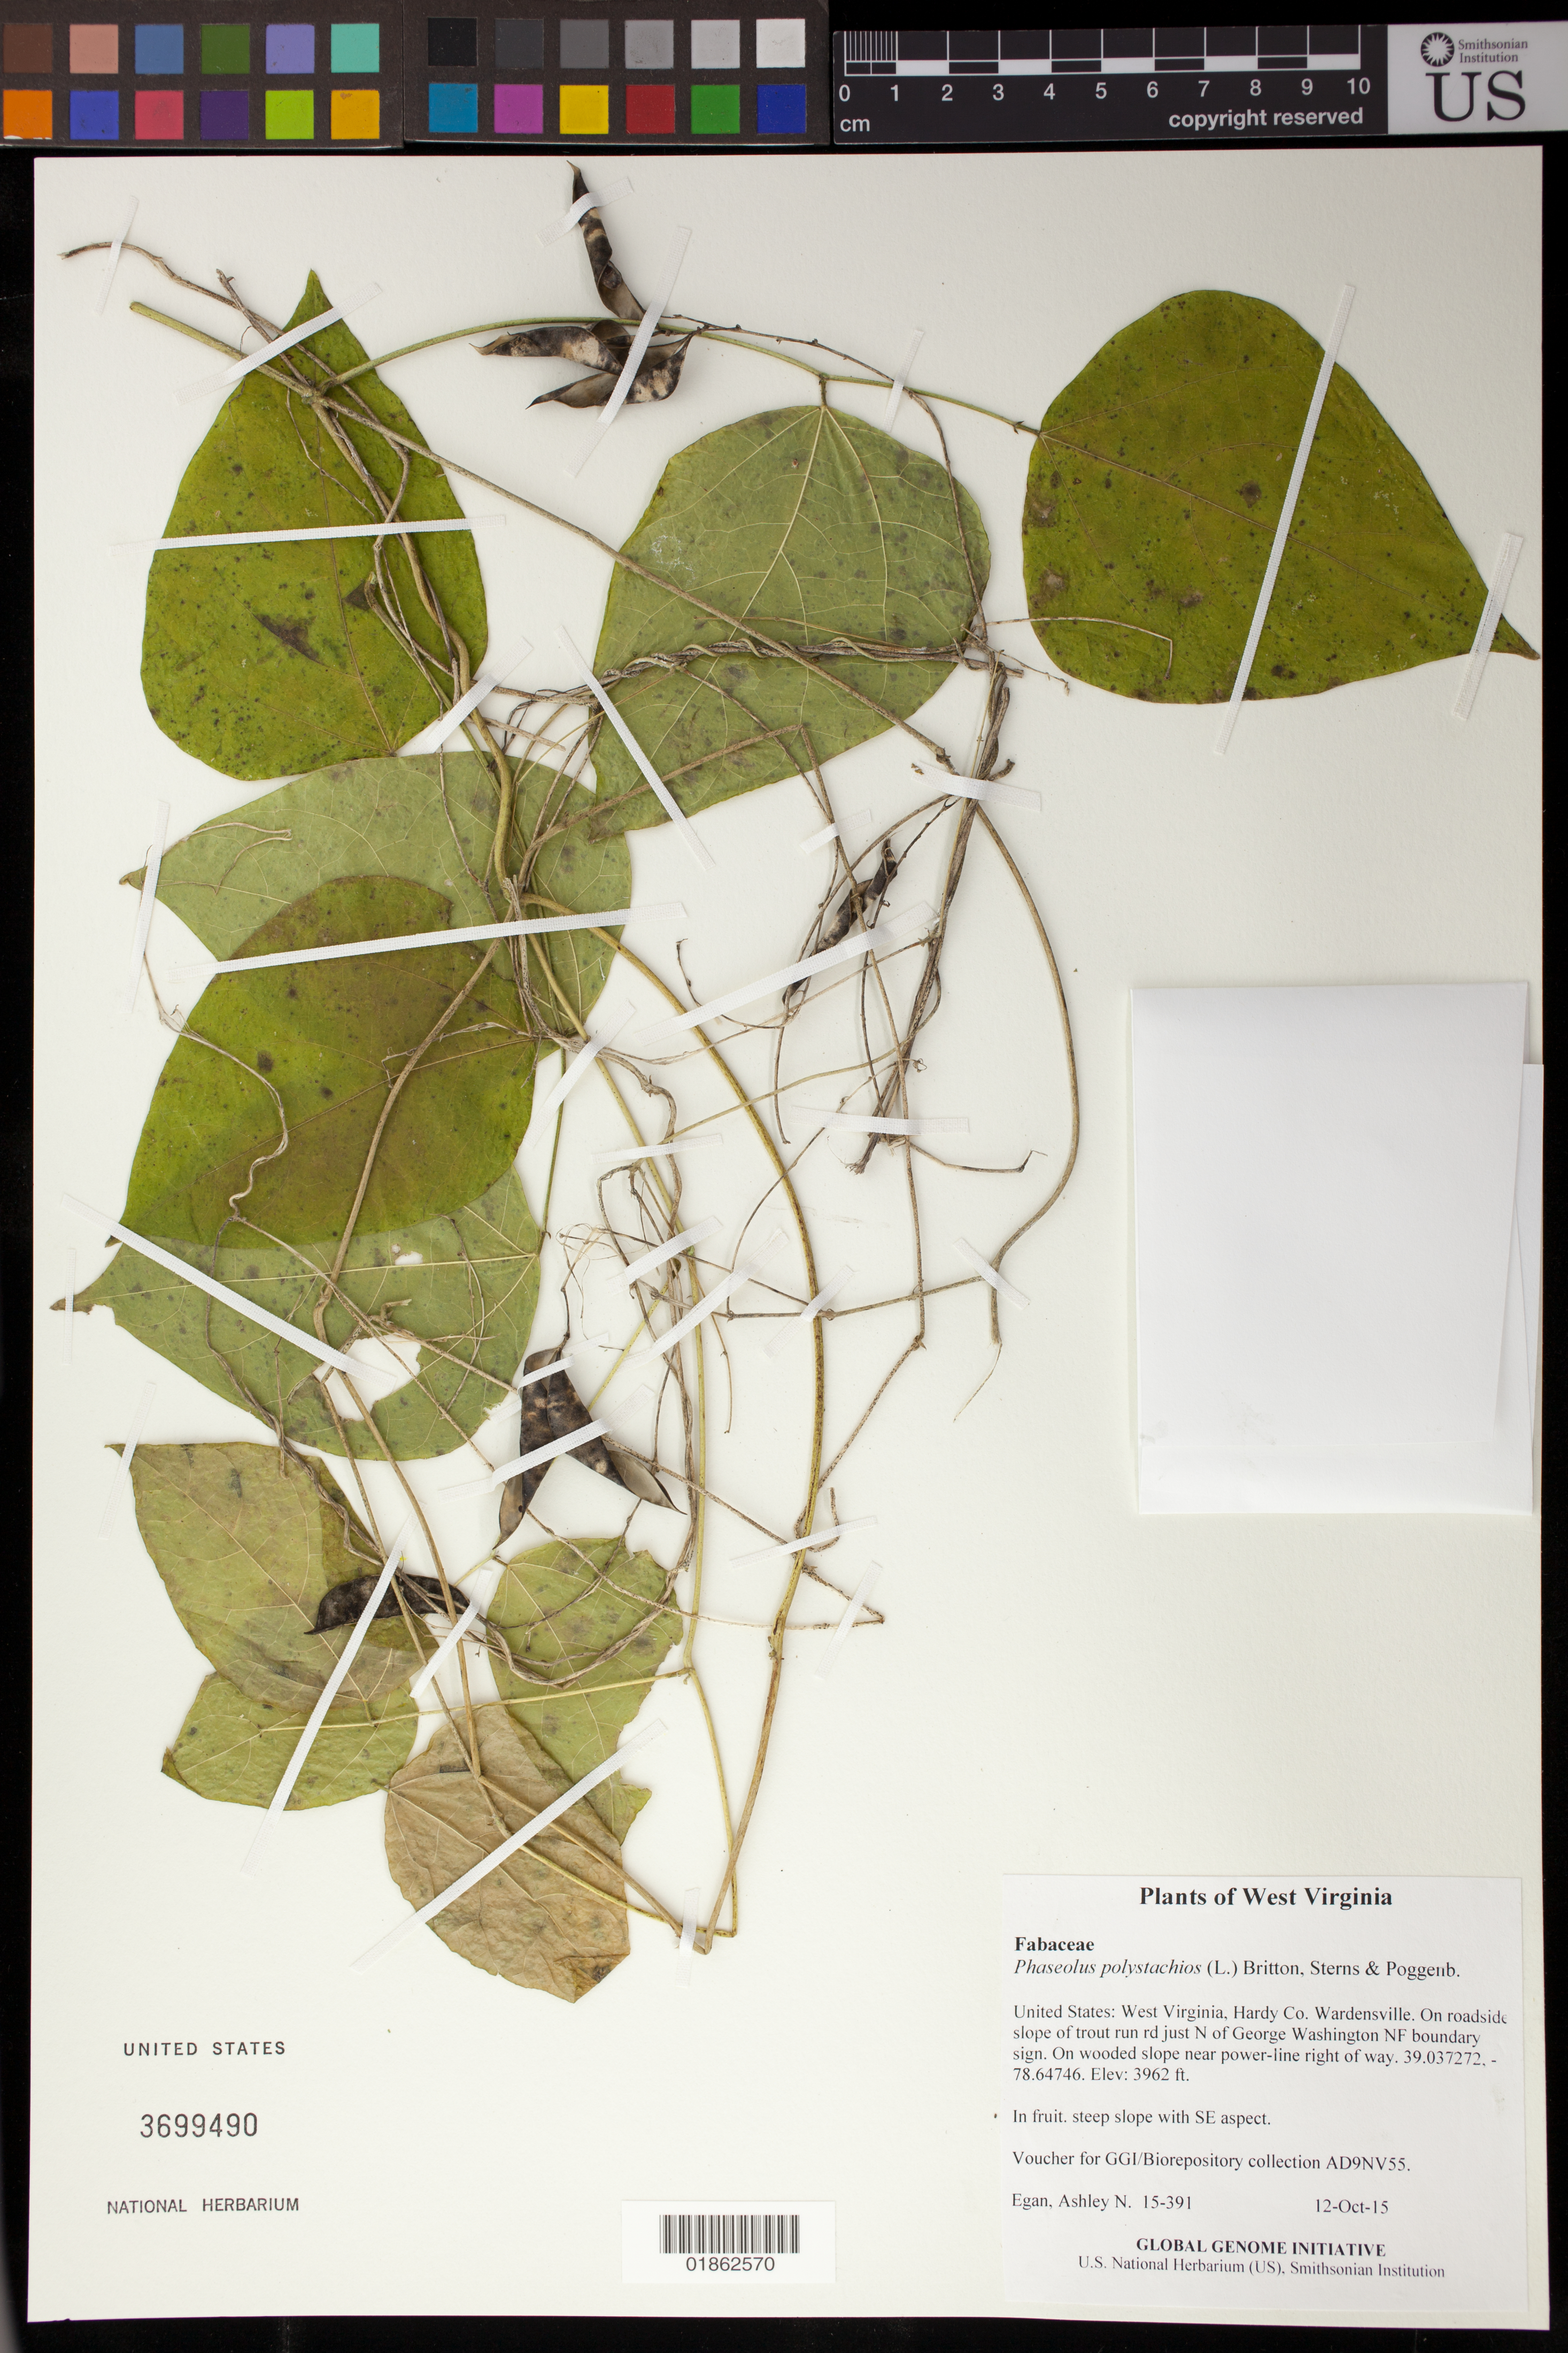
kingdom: Plantae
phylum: Tracheophyta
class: Magnoliopsida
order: Fabales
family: Fabaceae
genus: Phaseolus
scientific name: Phaseolus polystachios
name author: (L.) Britton, Stearns & Poggenb.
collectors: A. N. Egan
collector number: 15-391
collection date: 2015-10-12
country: United States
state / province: West Virginia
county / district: Hardy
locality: Wardensville. On roadside slope of trout run rd just N of George Washington NF boundary sign. On wooded slope near power-line right of way.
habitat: steep slope with SE aspect.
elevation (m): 1208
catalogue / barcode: US 3699490